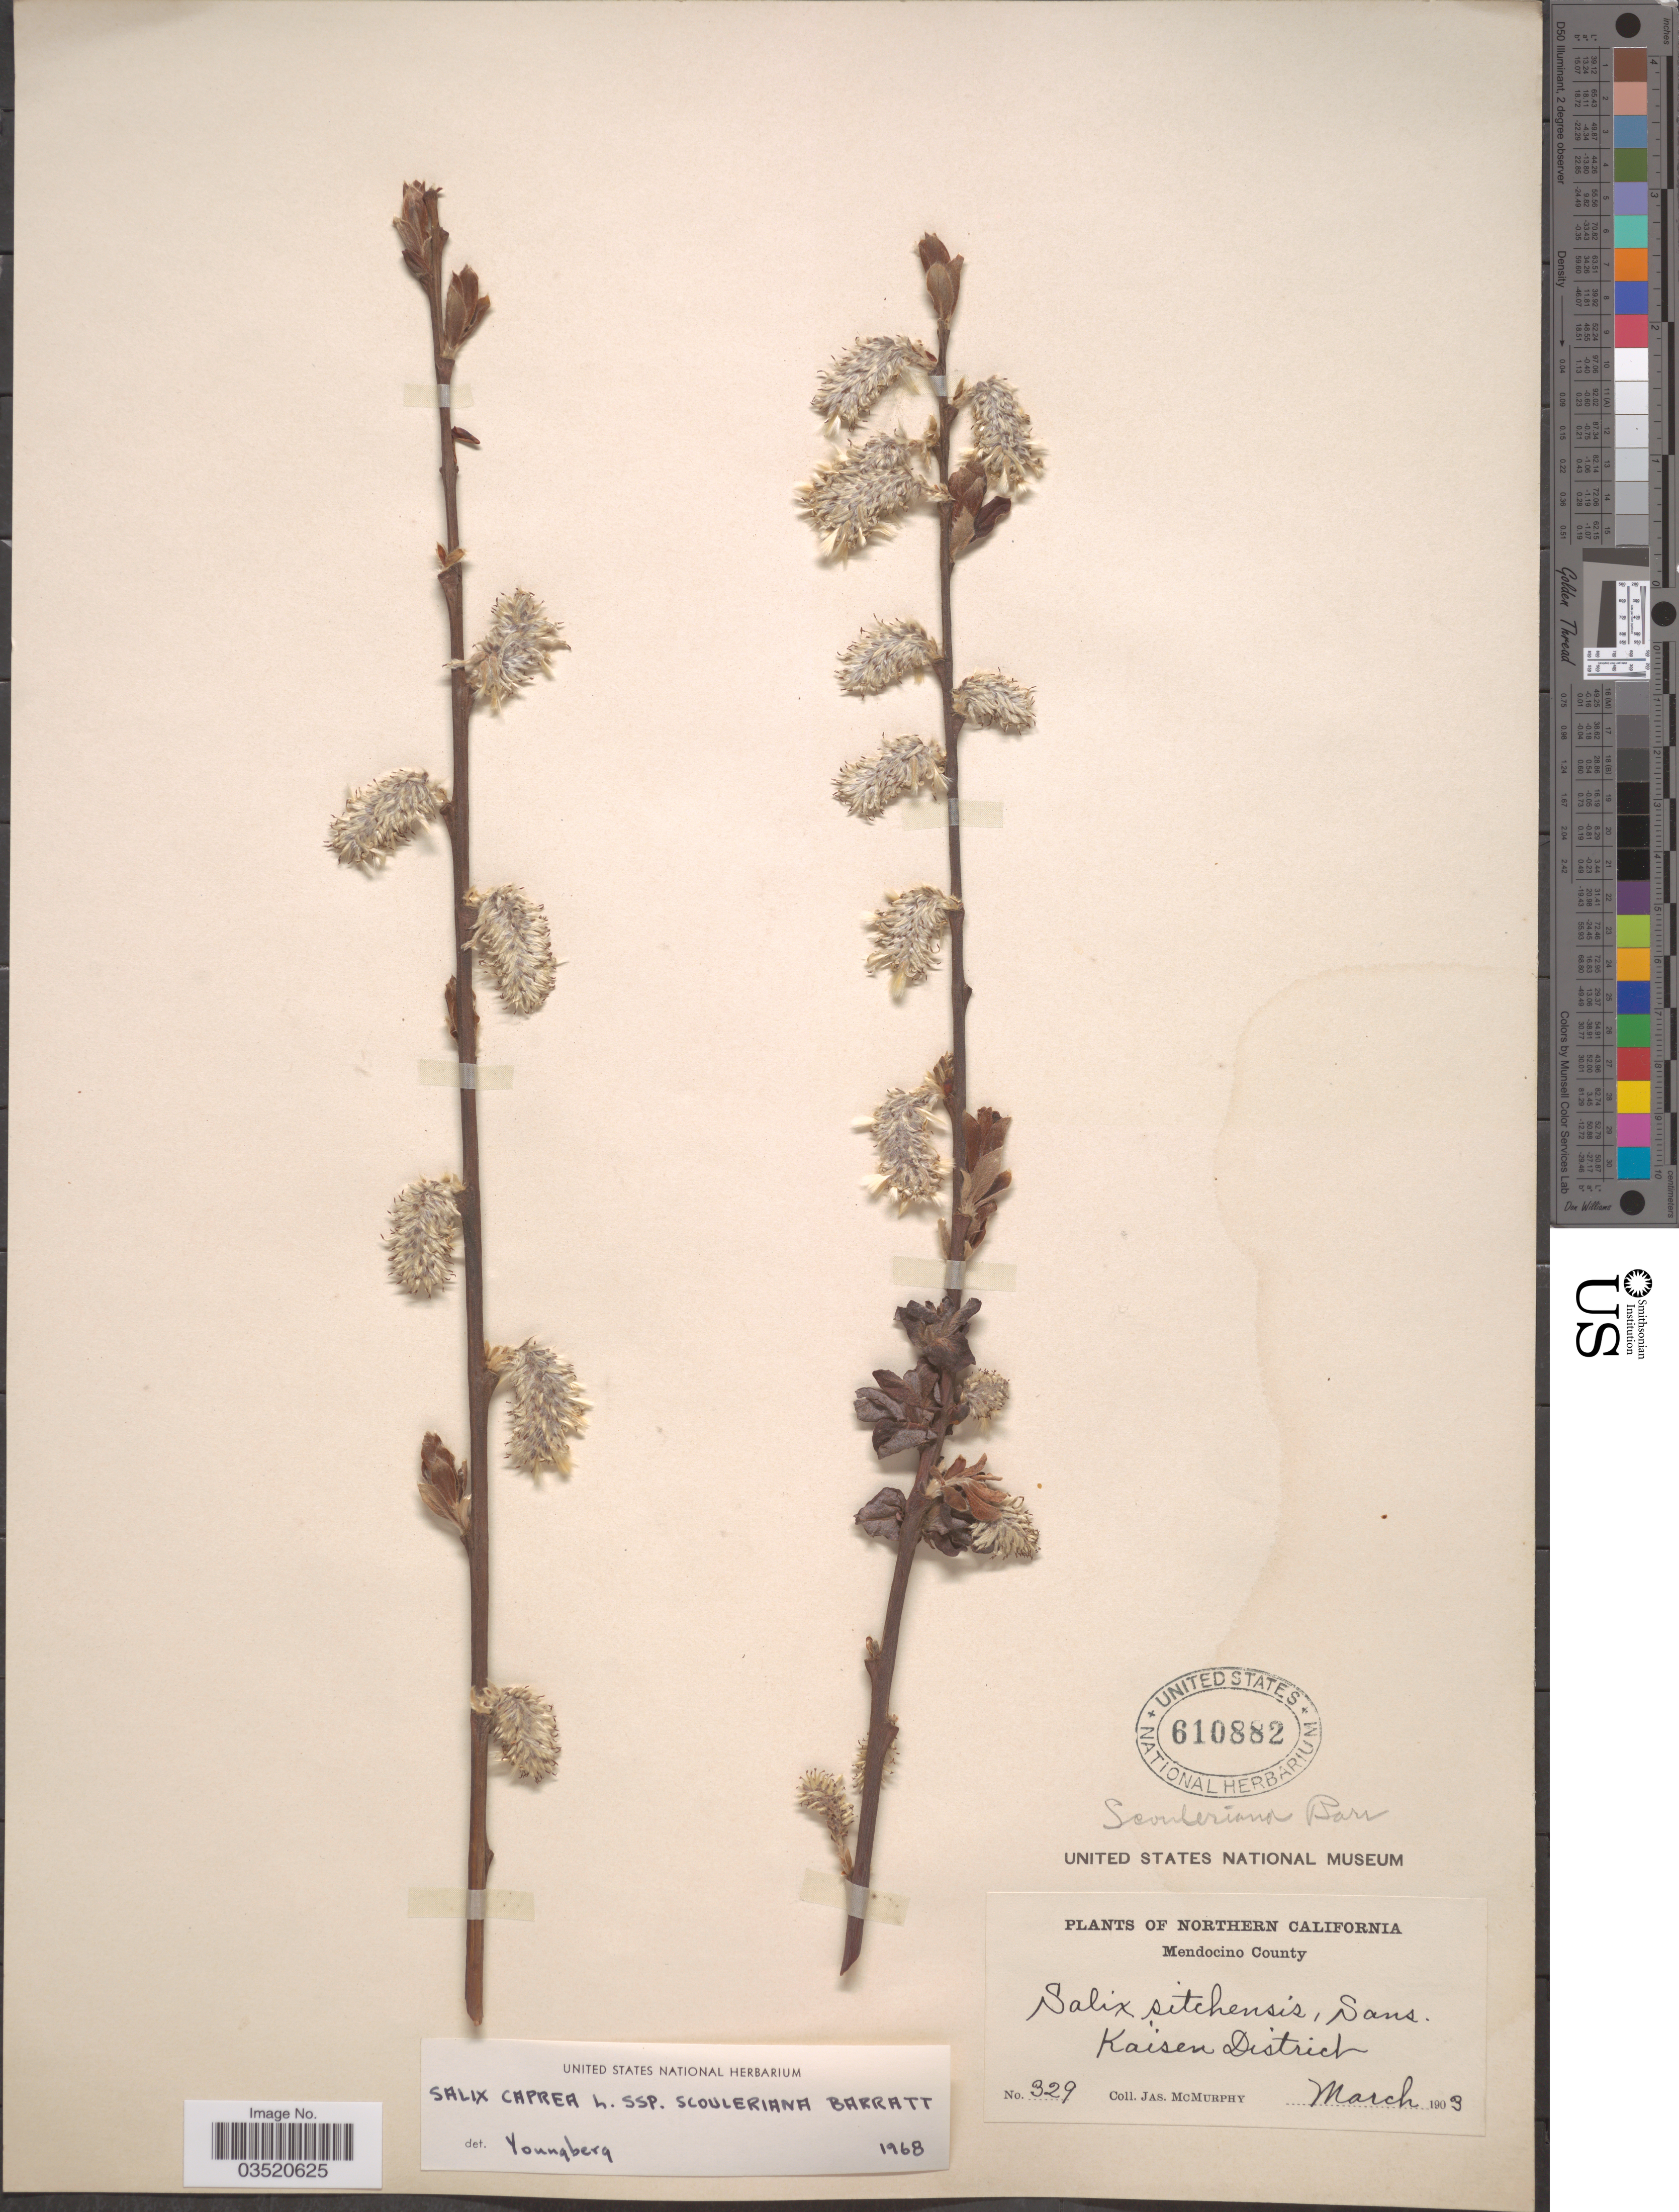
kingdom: Plantae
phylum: Tracheophyta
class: Magnoliopsida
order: Malpighiales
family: Salicaceae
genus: Salix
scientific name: Salix scouleriana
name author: Barratt ex Hook.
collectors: J. McMurphy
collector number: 329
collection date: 1903-03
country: United States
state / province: California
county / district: Mendocino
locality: Northern California. Mendocino County. Kaisen District.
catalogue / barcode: US 610882